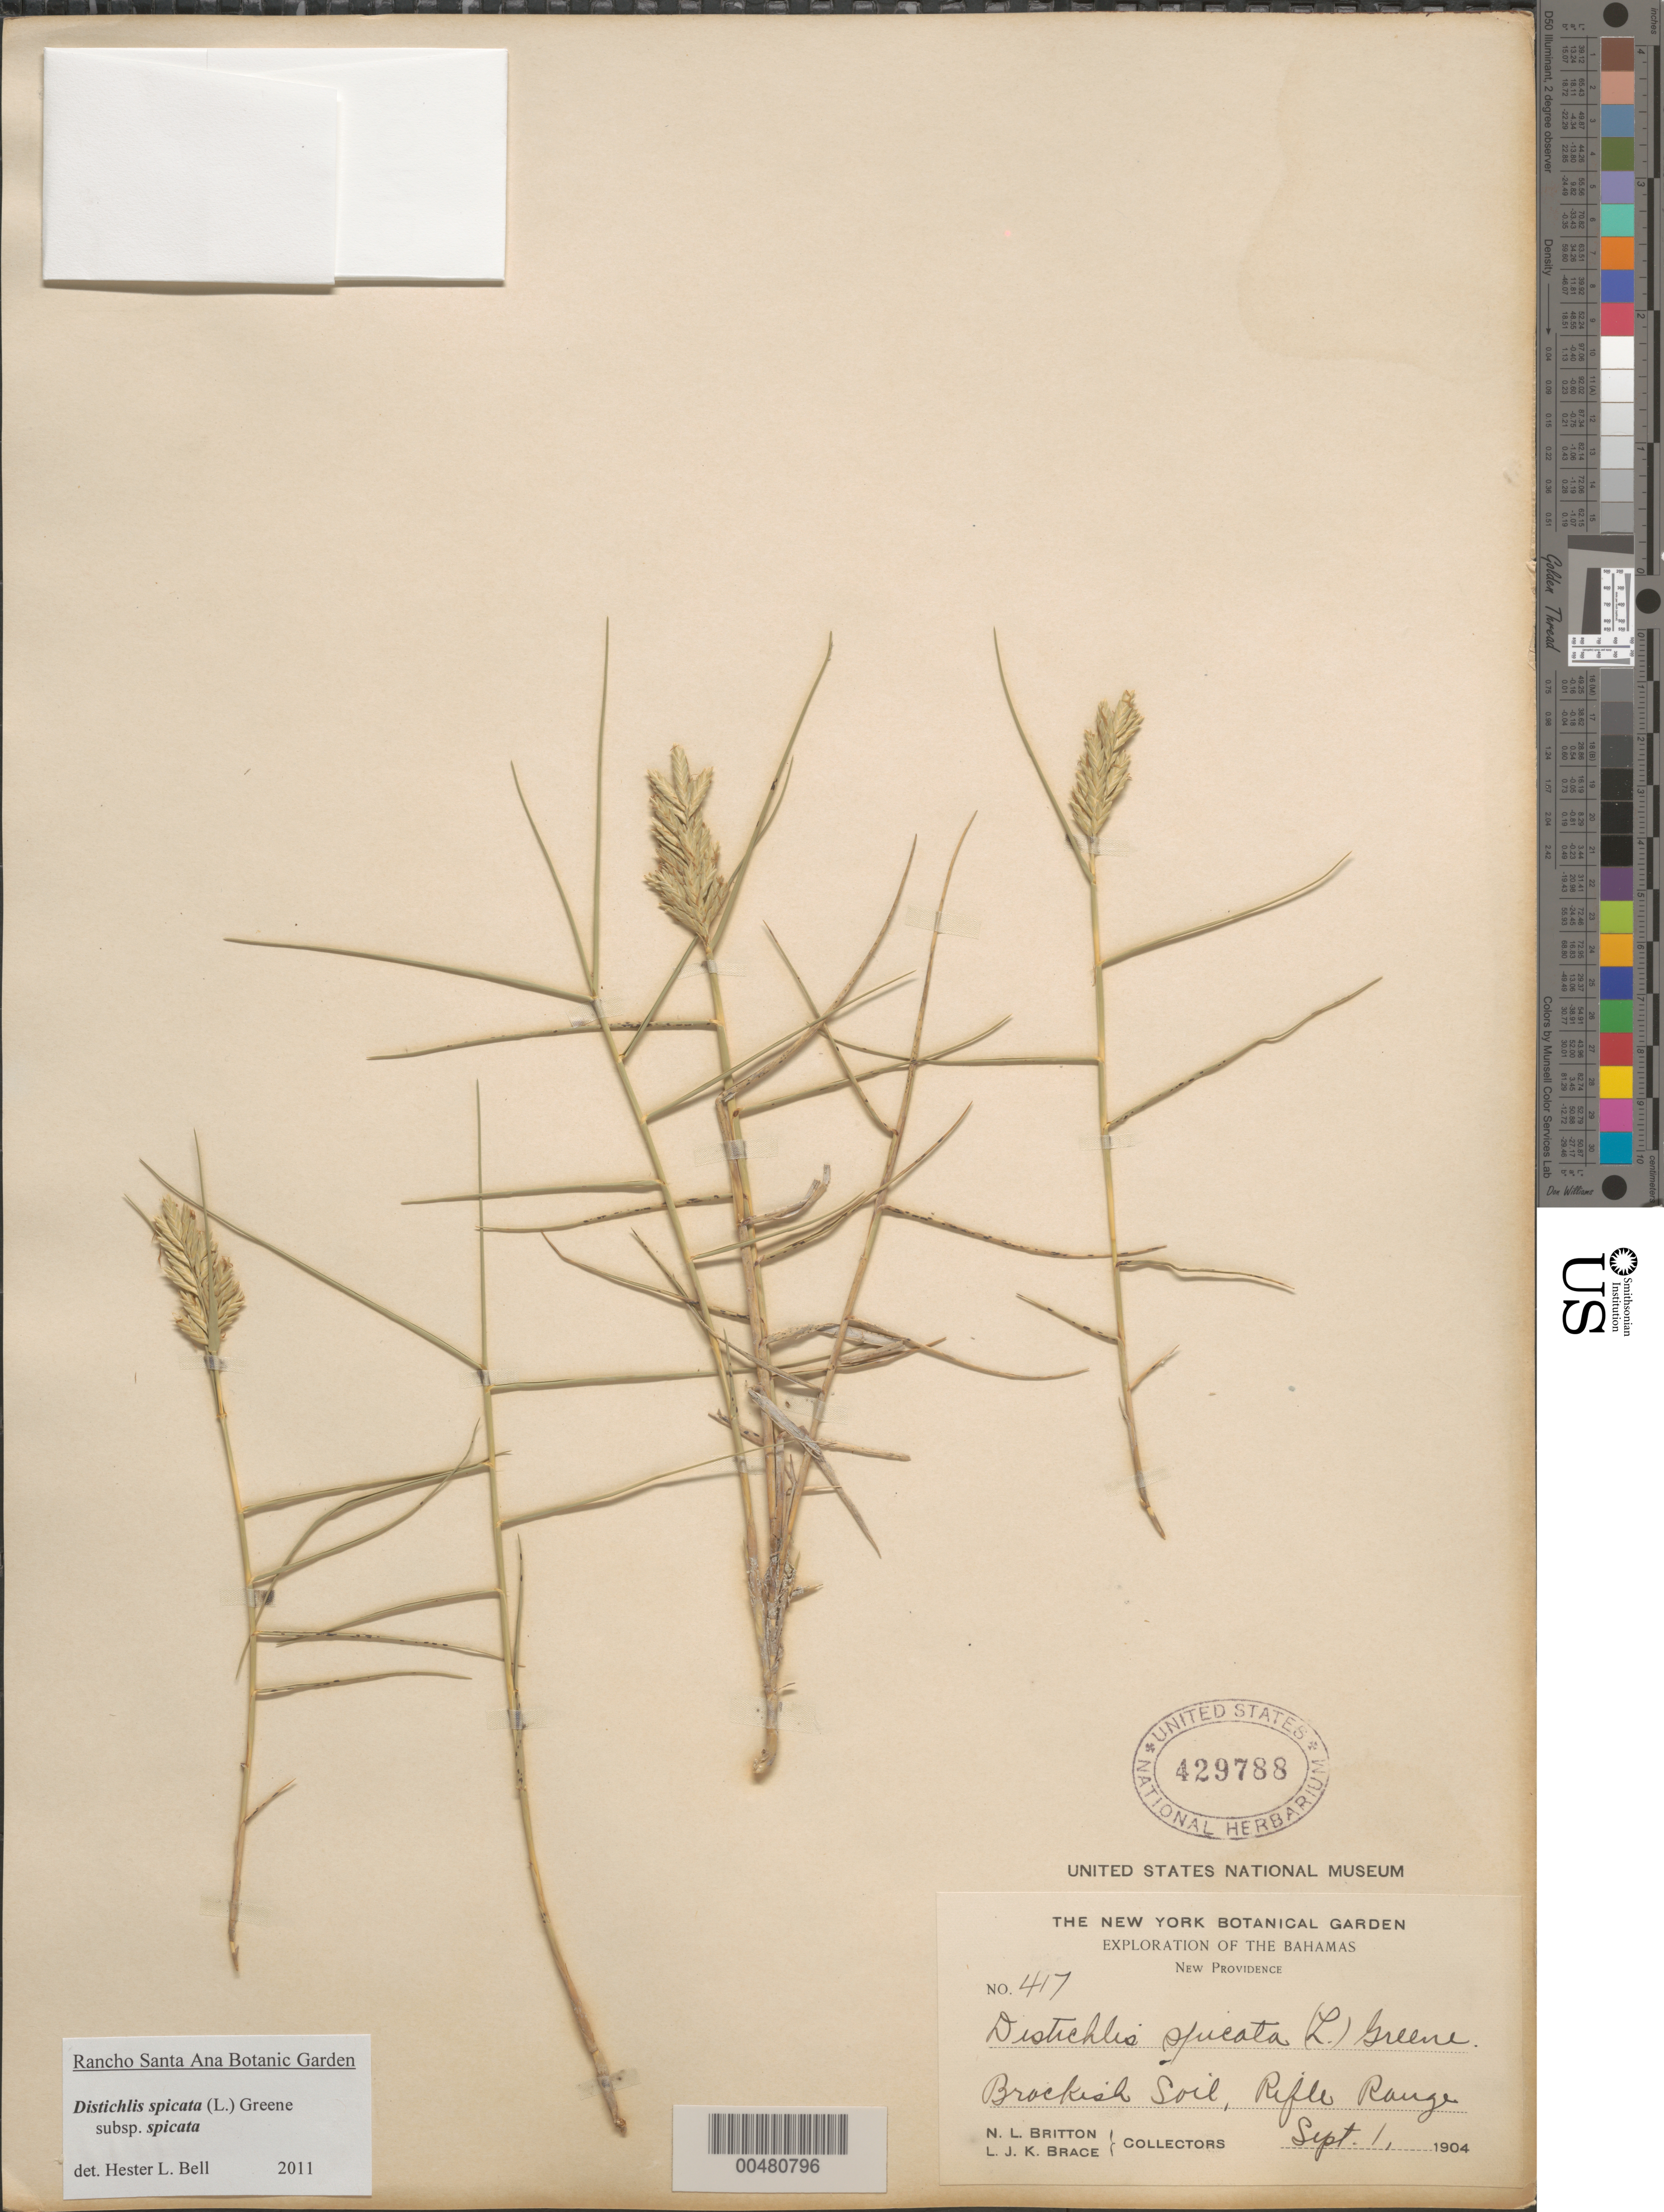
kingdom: Plantae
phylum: Tracheophyta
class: Liliopsida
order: Poales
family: Poaceae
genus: Distichlis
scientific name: Distichlis spicata subsp. spicata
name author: (L.) Greene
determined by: Bell, H. L.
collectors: N. Britton & L. J. K. Brace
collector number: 417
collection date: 1904-09-01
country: Bahamas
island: New Providence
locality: Rifle Range.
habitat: Brackish soil.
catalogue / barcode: US 429788